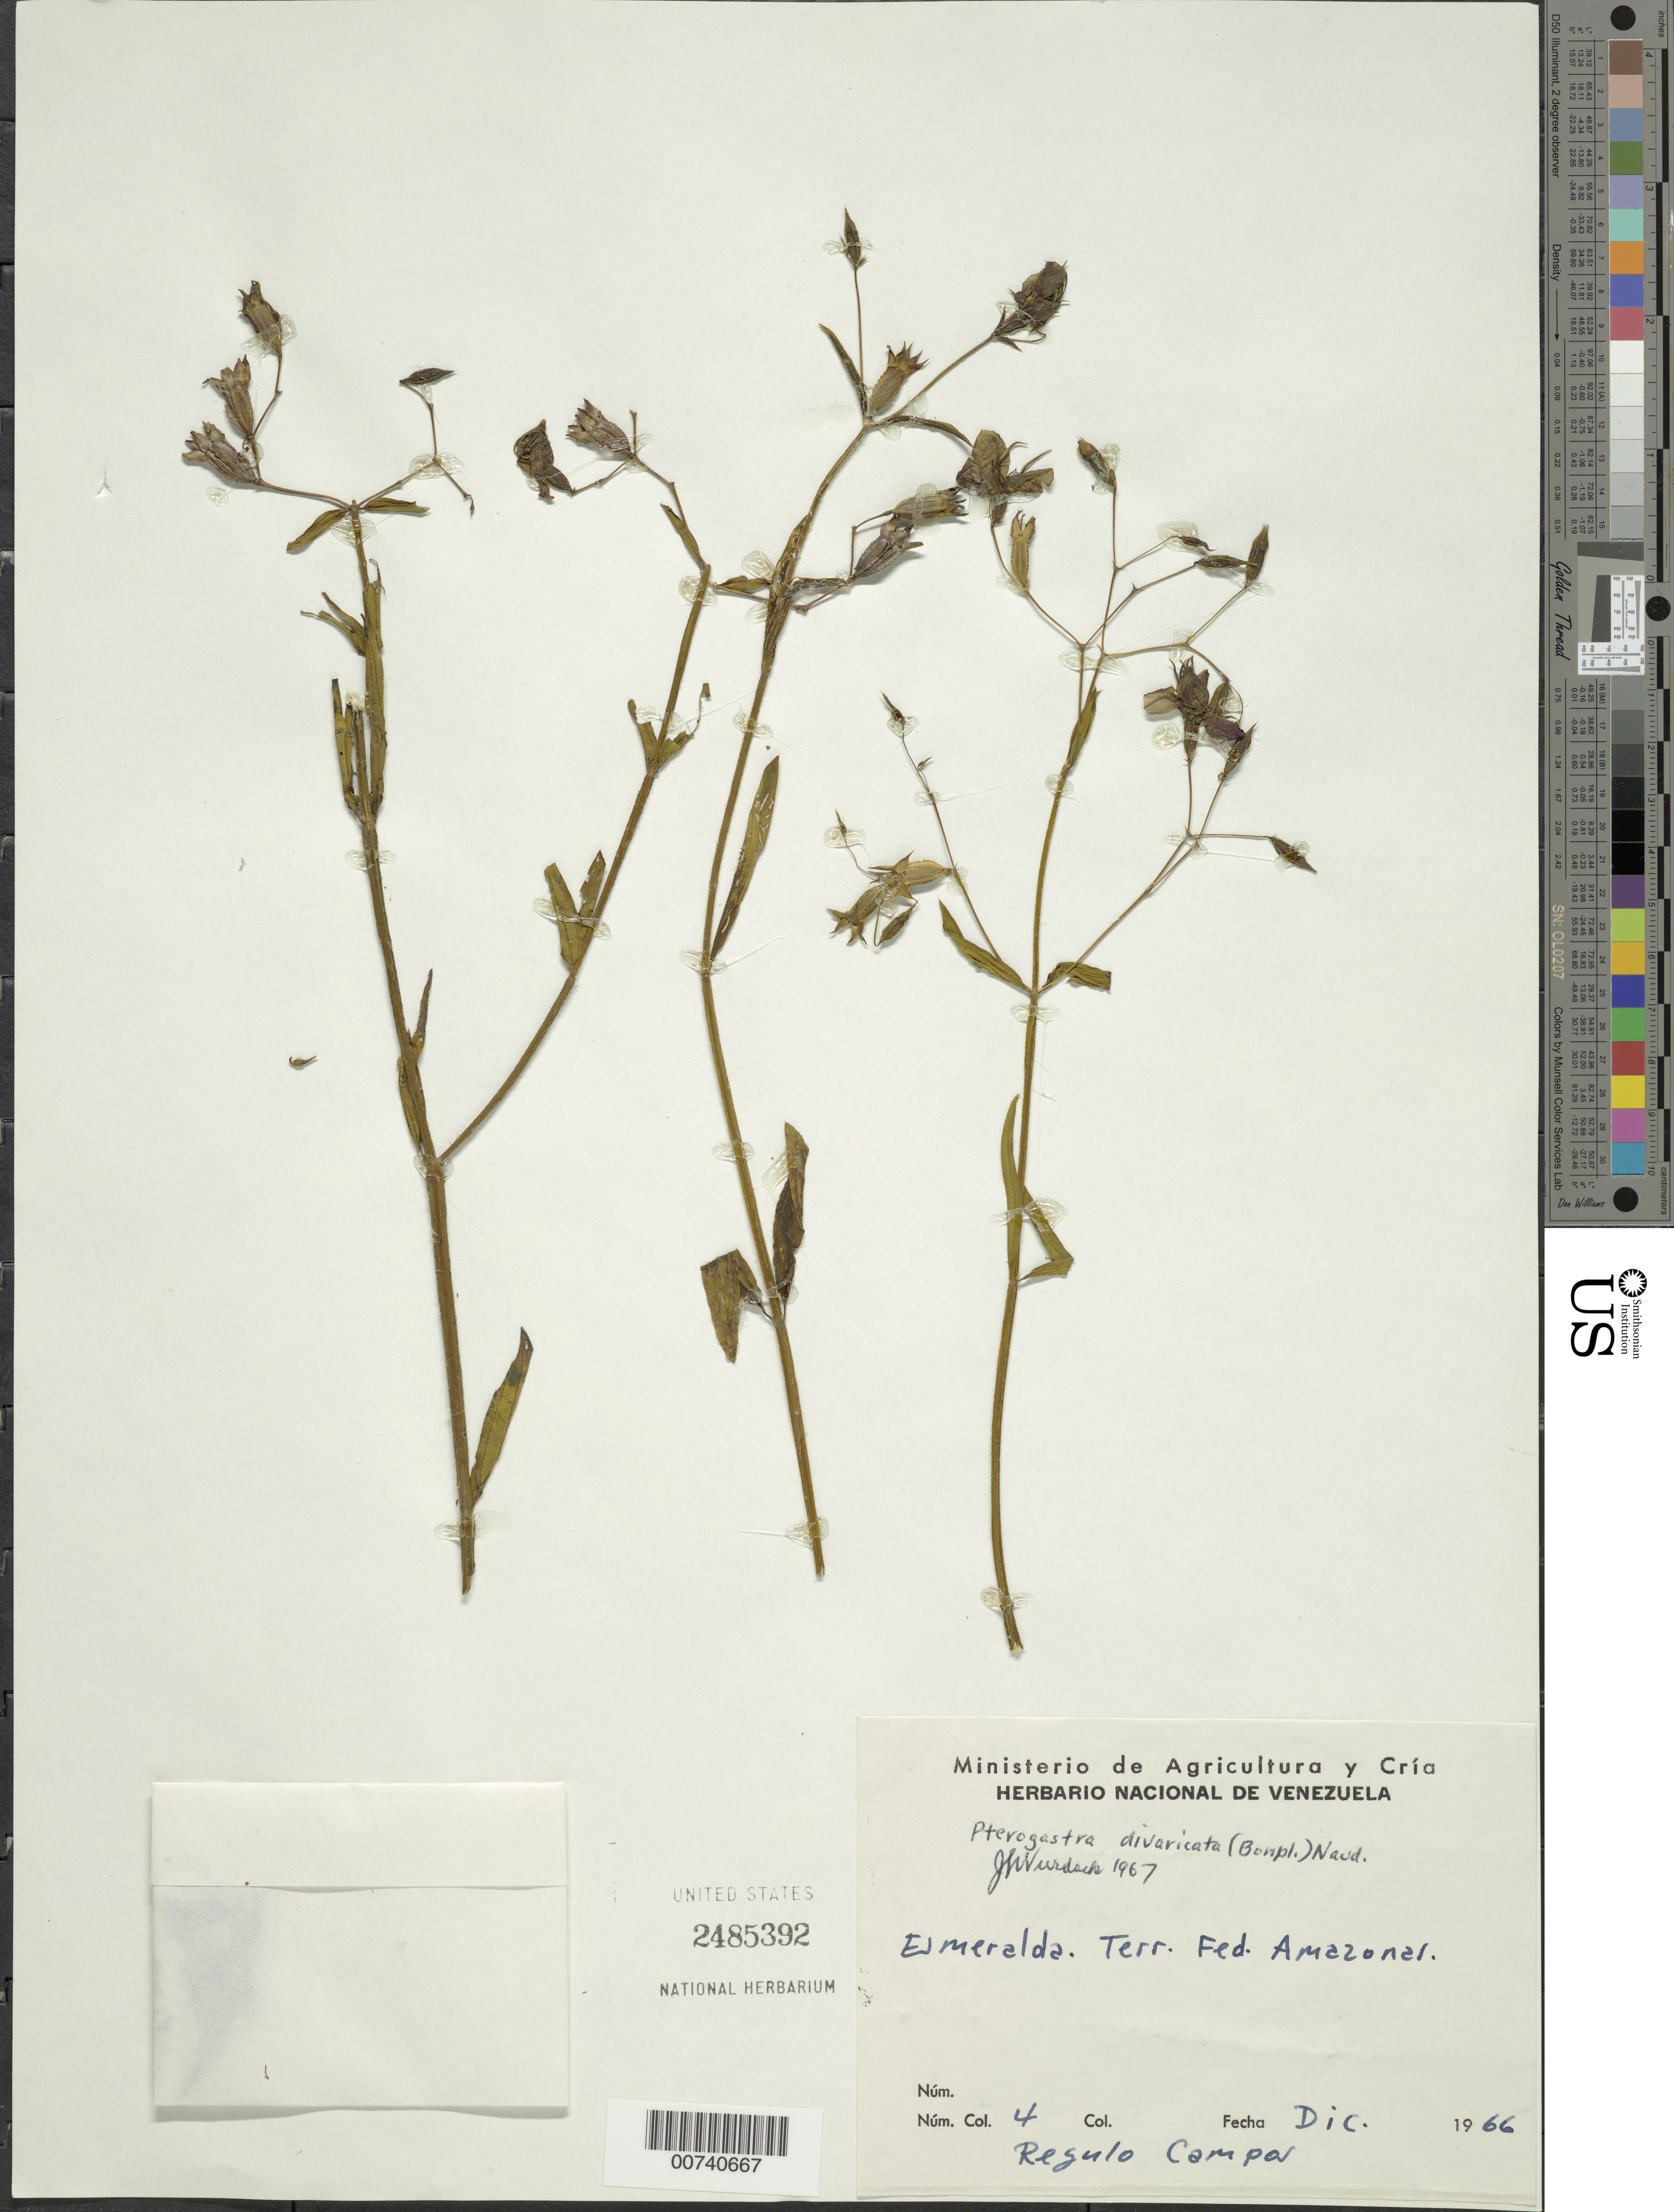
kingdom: Plantae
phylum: Tracheophyta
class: Magnoliopsida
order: Myrtales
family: Melastomataceae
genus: Pterogastra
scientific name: Pterogastra divaricata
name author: (Bonpl.) Naudin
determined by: Wurdack, John J., (US), US (UNITED STATES)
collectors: R. Campos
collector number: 4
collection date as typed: Dec-66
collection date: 1966-12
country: Venezuela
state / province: Amazonas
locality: La Esmeralda, Río Orinoco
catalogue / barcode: US 2485392